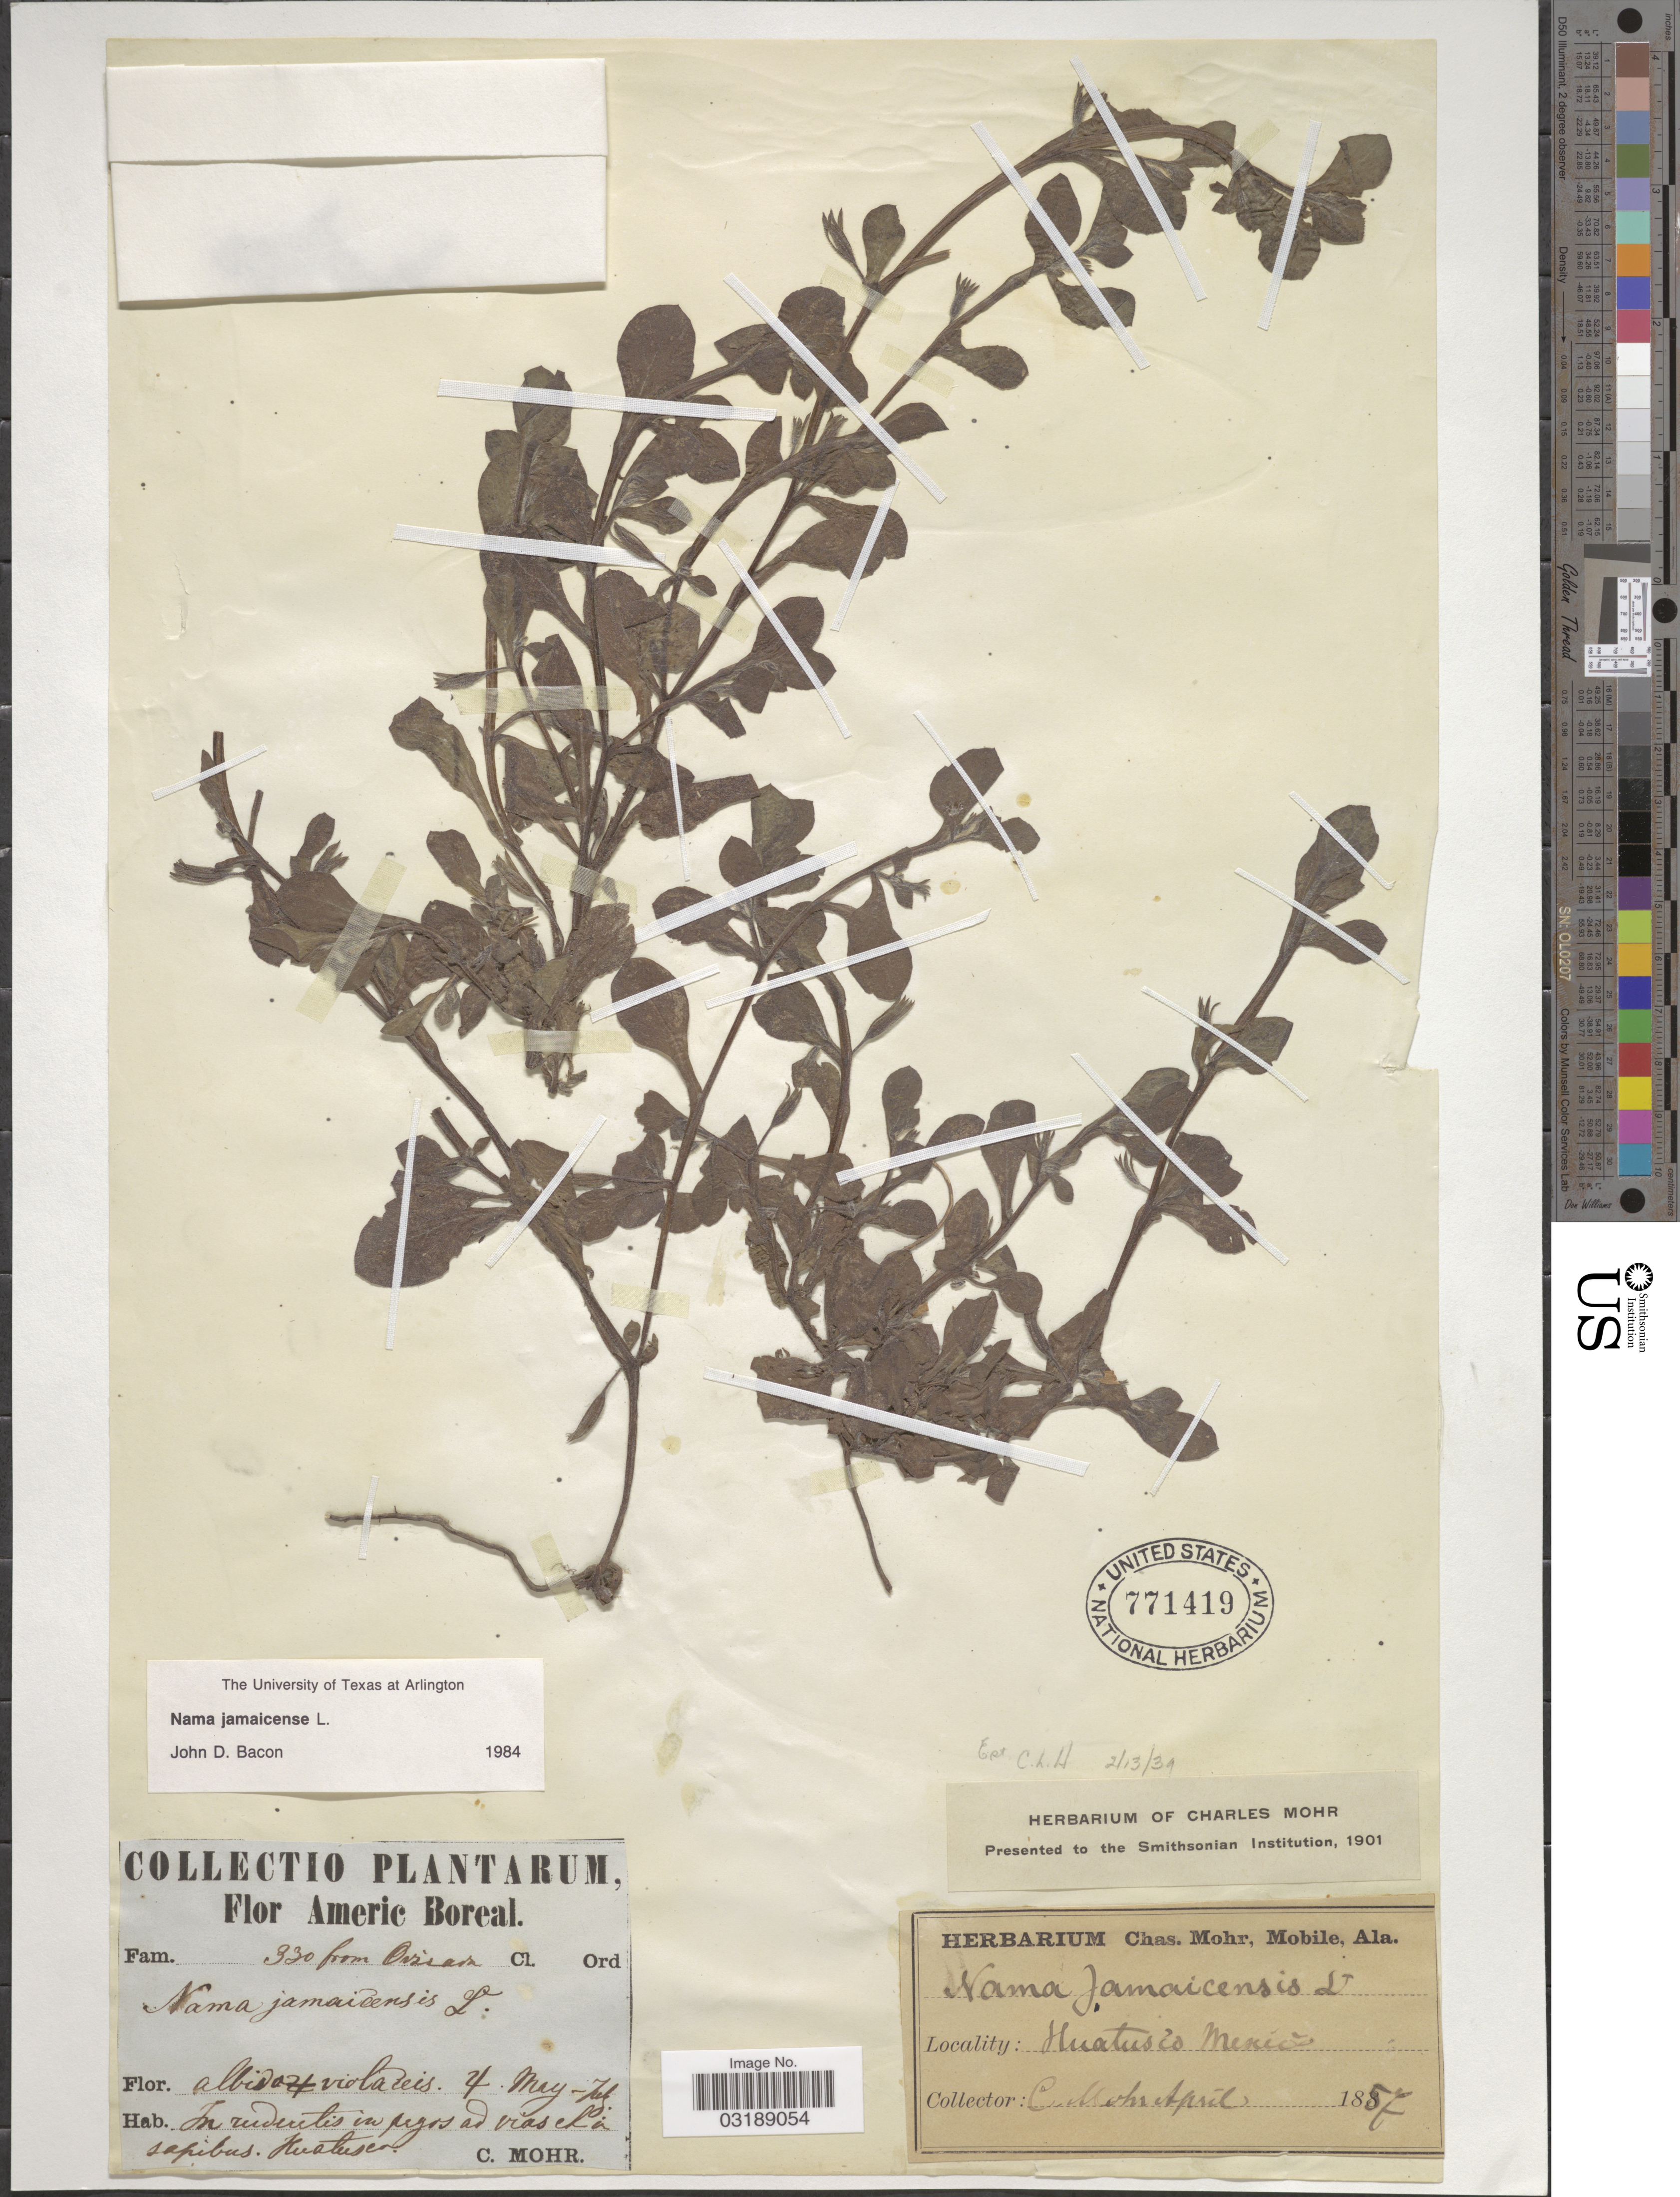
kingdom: Plantae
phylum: Tracheophyta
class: Magnoliopsida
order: Boraginales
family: Namaceae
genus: Nama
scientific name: Nama jamaicensis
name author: L.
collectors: Mohr, C. T. (herbarium)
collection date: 1857-05-04/1857-07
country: Mexico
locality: Huatusco.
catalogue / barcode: US 771419